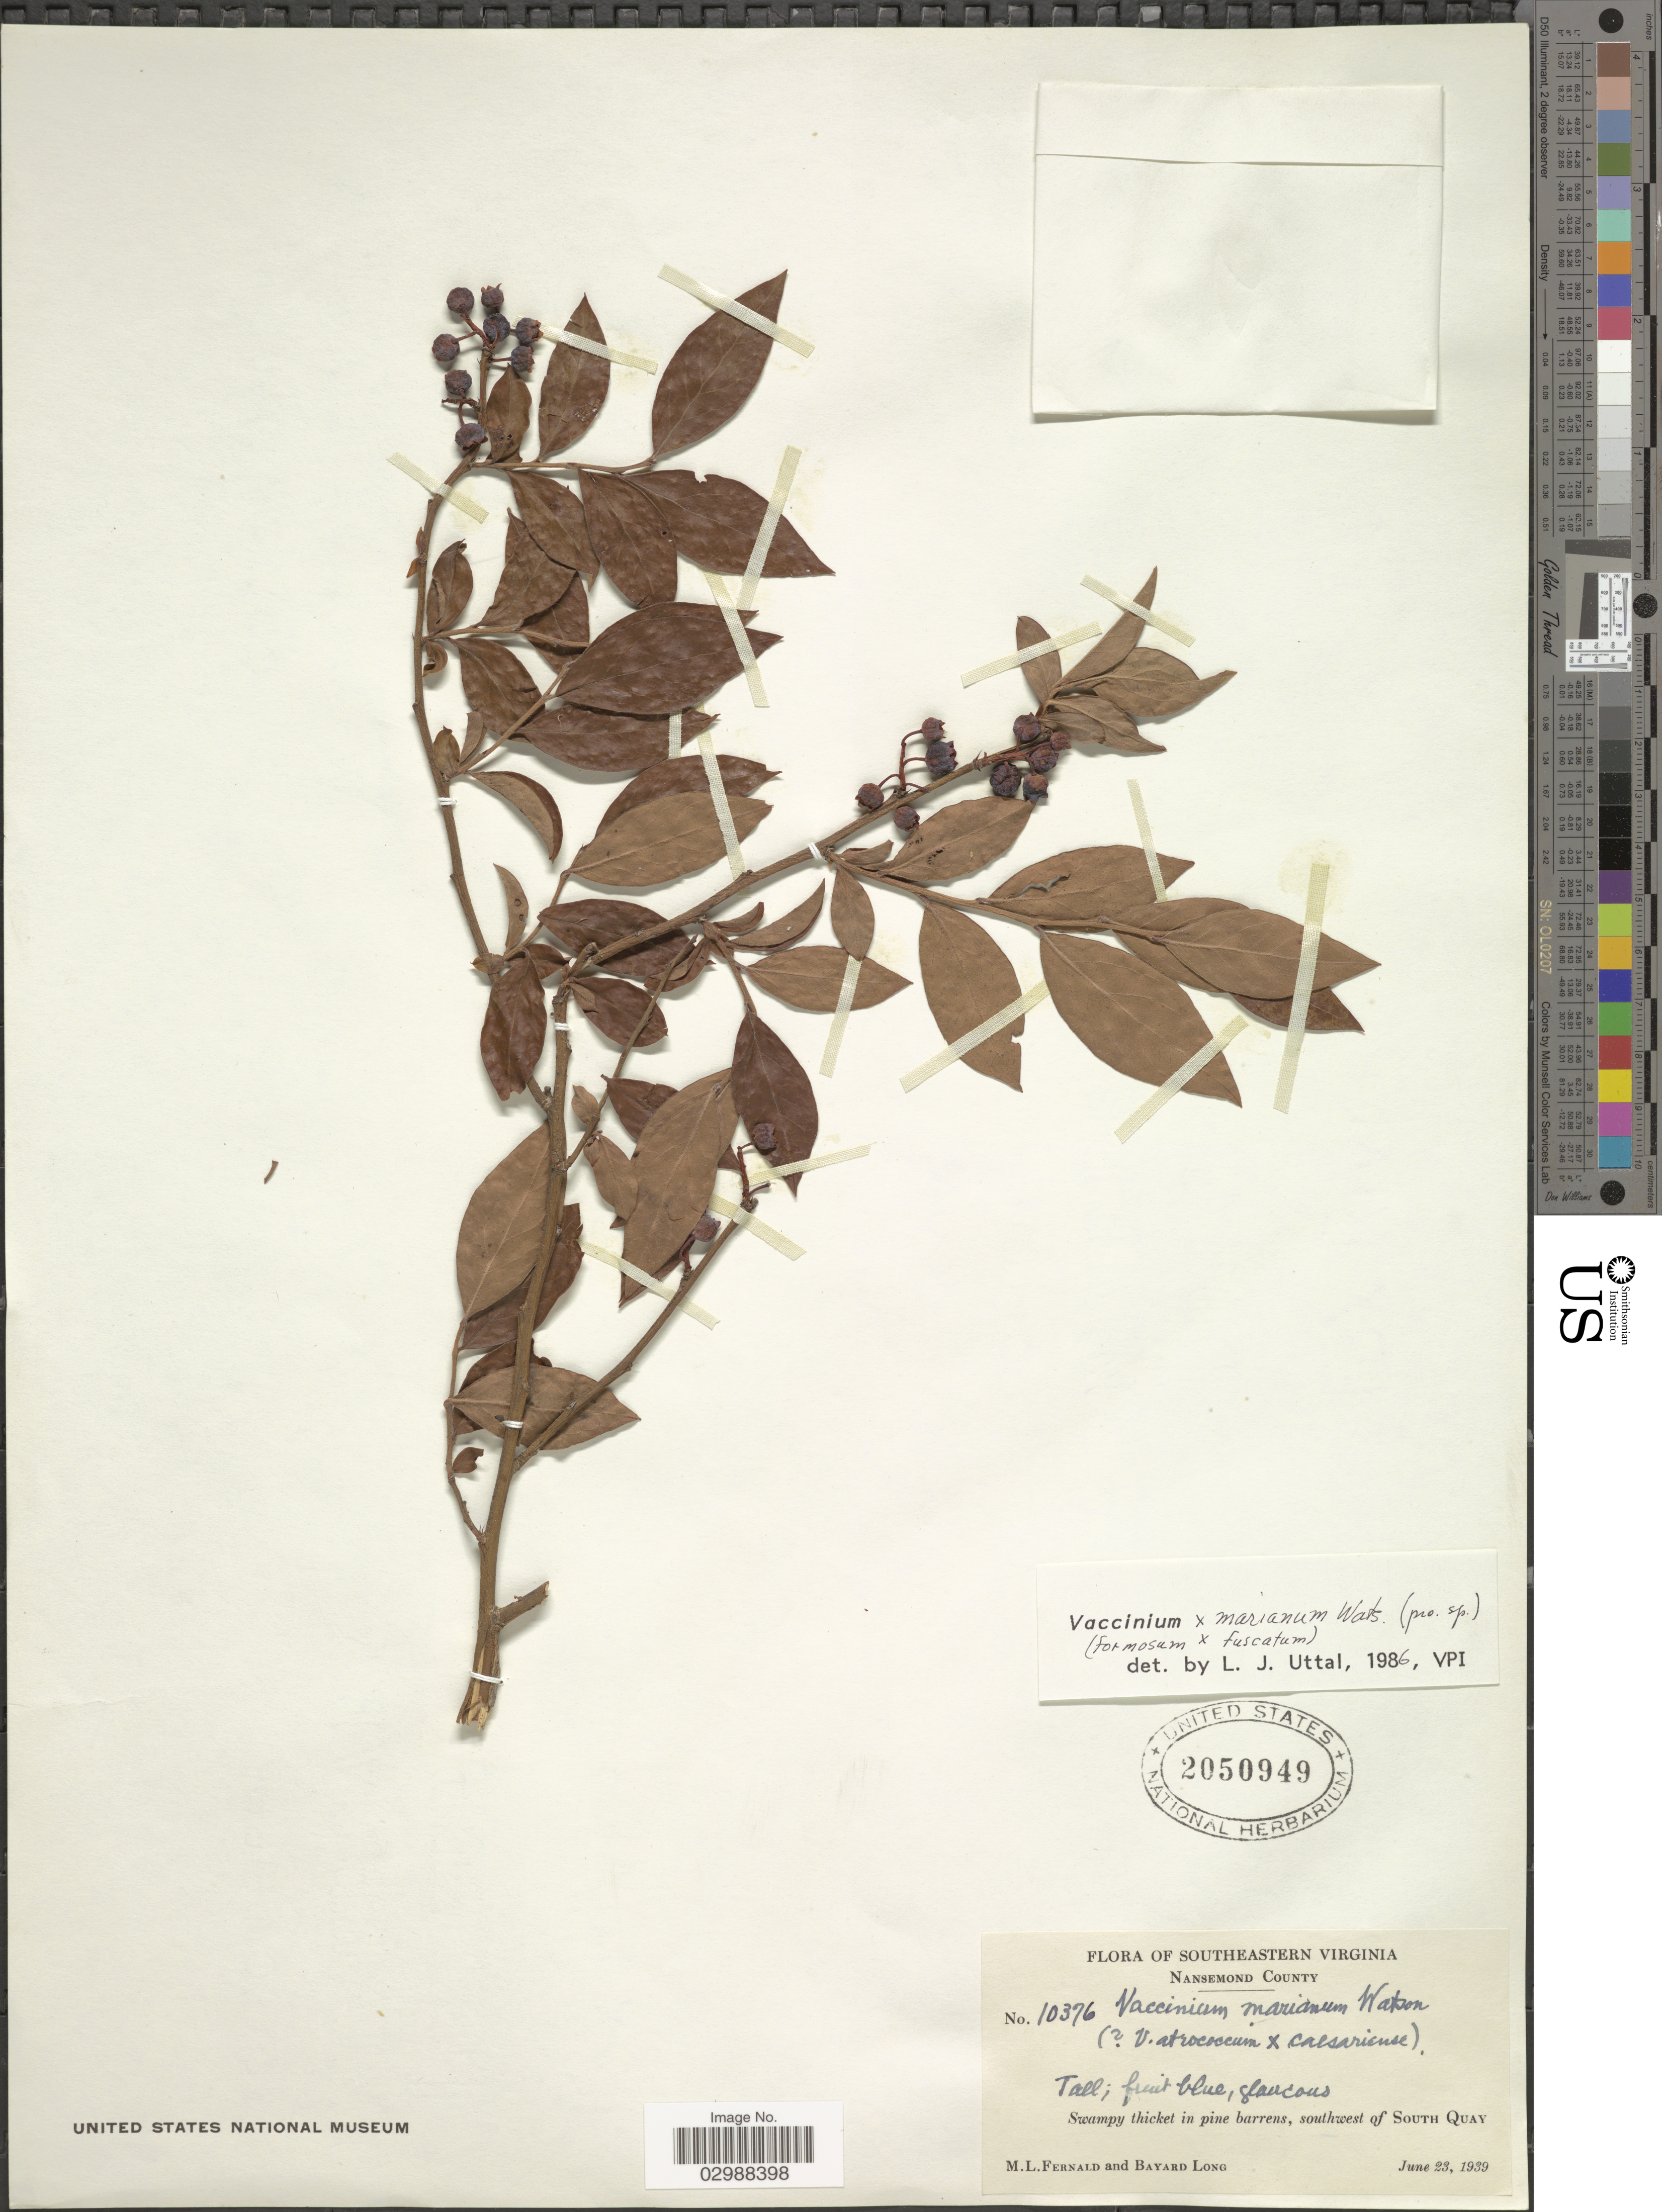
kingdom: Plantae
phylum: Tracheophyta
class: Magnoliopsida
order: Ericales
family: Ericaceae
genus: Vaccinium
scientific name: Vaccinium x marianum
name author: P. Watson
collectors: M. L. Fernald & B. Long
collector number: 10376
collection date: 1939-06-23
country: United States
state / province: Virginia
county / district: City of Suffolk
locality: Southeastern Virginia. Nansemond County. Swampy thicket in pine barrens, southwest of South Quay.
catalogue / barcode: US 2050949